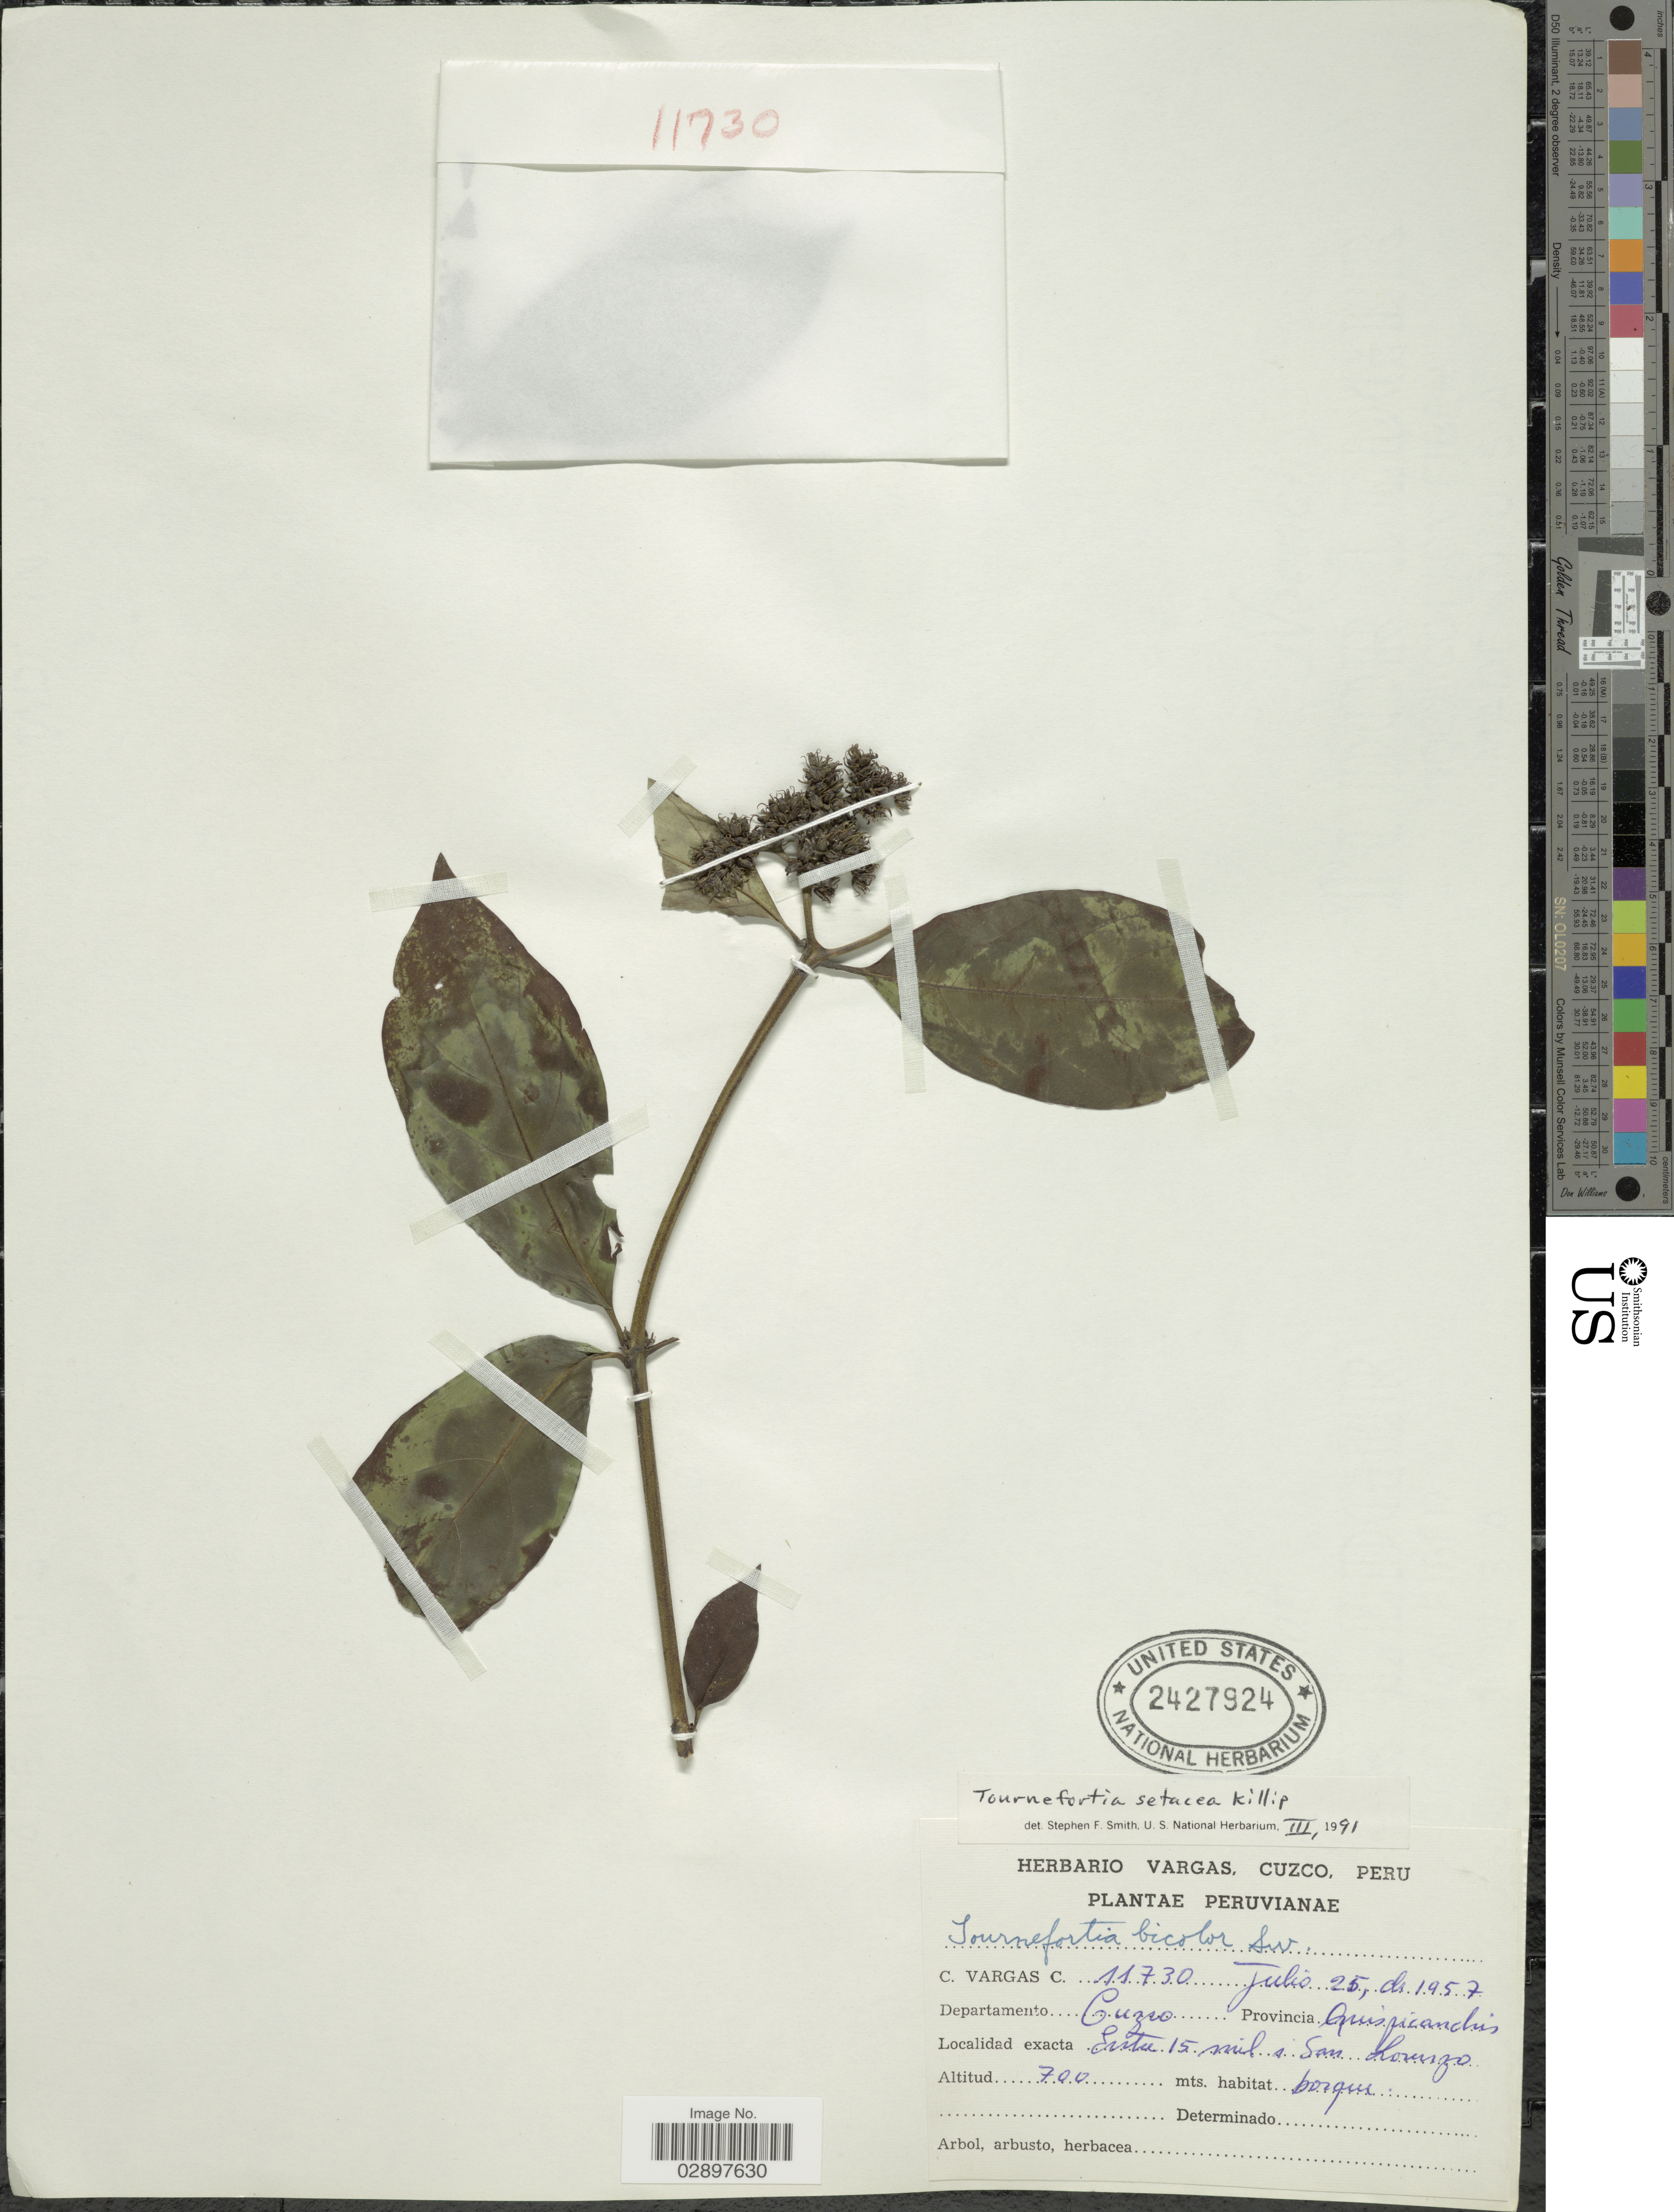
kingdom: Plantae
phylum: Tracheophyta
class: Magnoliopsida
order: Boraginales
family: Heliotropiaceae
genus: Tournefortia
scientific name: Tournefortia setacea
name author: Killip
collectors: C. Vargas Calderón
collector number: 11730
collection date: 1957-07-25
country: Peru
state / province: Cusco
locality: Departamento Cuzco, Provincia Quispicanchis. Entre 15 mil a San Lorenzo.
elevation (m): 700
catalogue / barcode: US 2427924